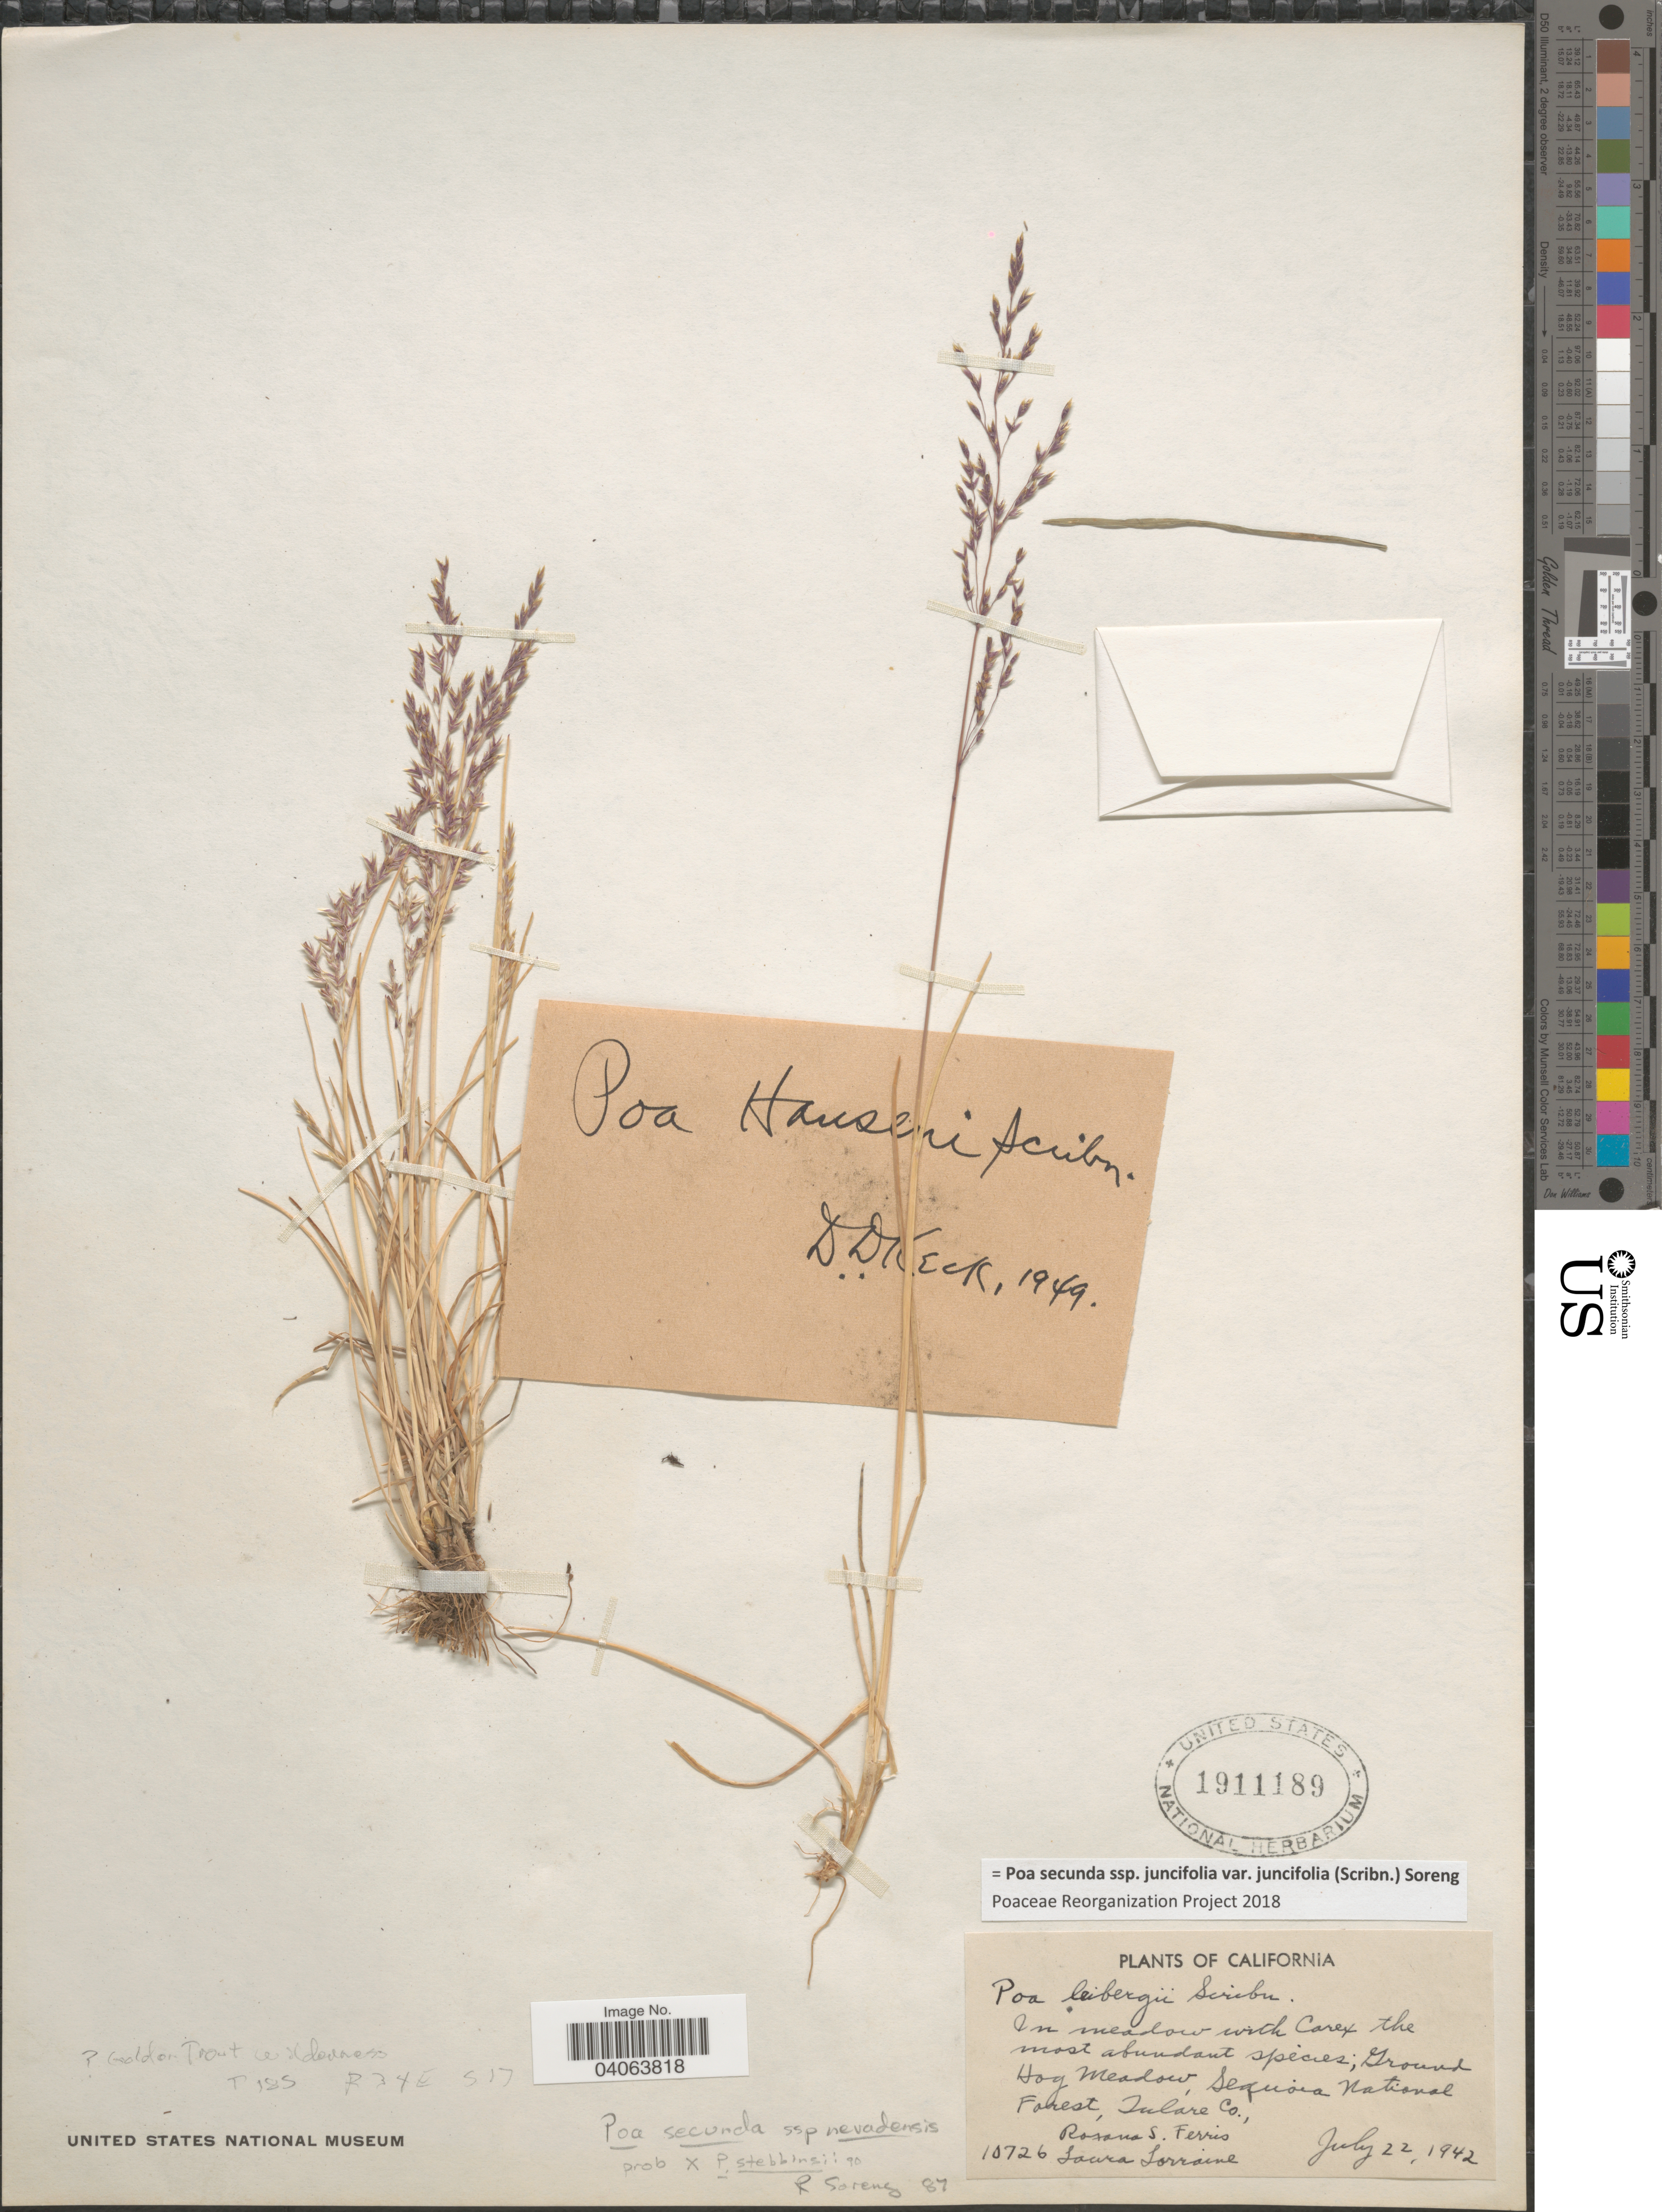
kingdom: Plantae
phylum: Tracheophyta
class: Liliopsida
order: Poales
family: Poaceae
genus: Poa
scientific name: Poa secunda subsp. juncifolia var. juncifolia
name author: (Scribn.) Soreng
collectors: R. S. Ferris & L. Lorraine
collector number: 10726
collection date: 1942-07-22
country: United States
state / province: California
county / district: Tulare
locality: In meadow with Carex the most abundant species; Ground Hog Meadow, Sequoia National Forest, Tulare Co.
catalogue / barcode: US 1911189